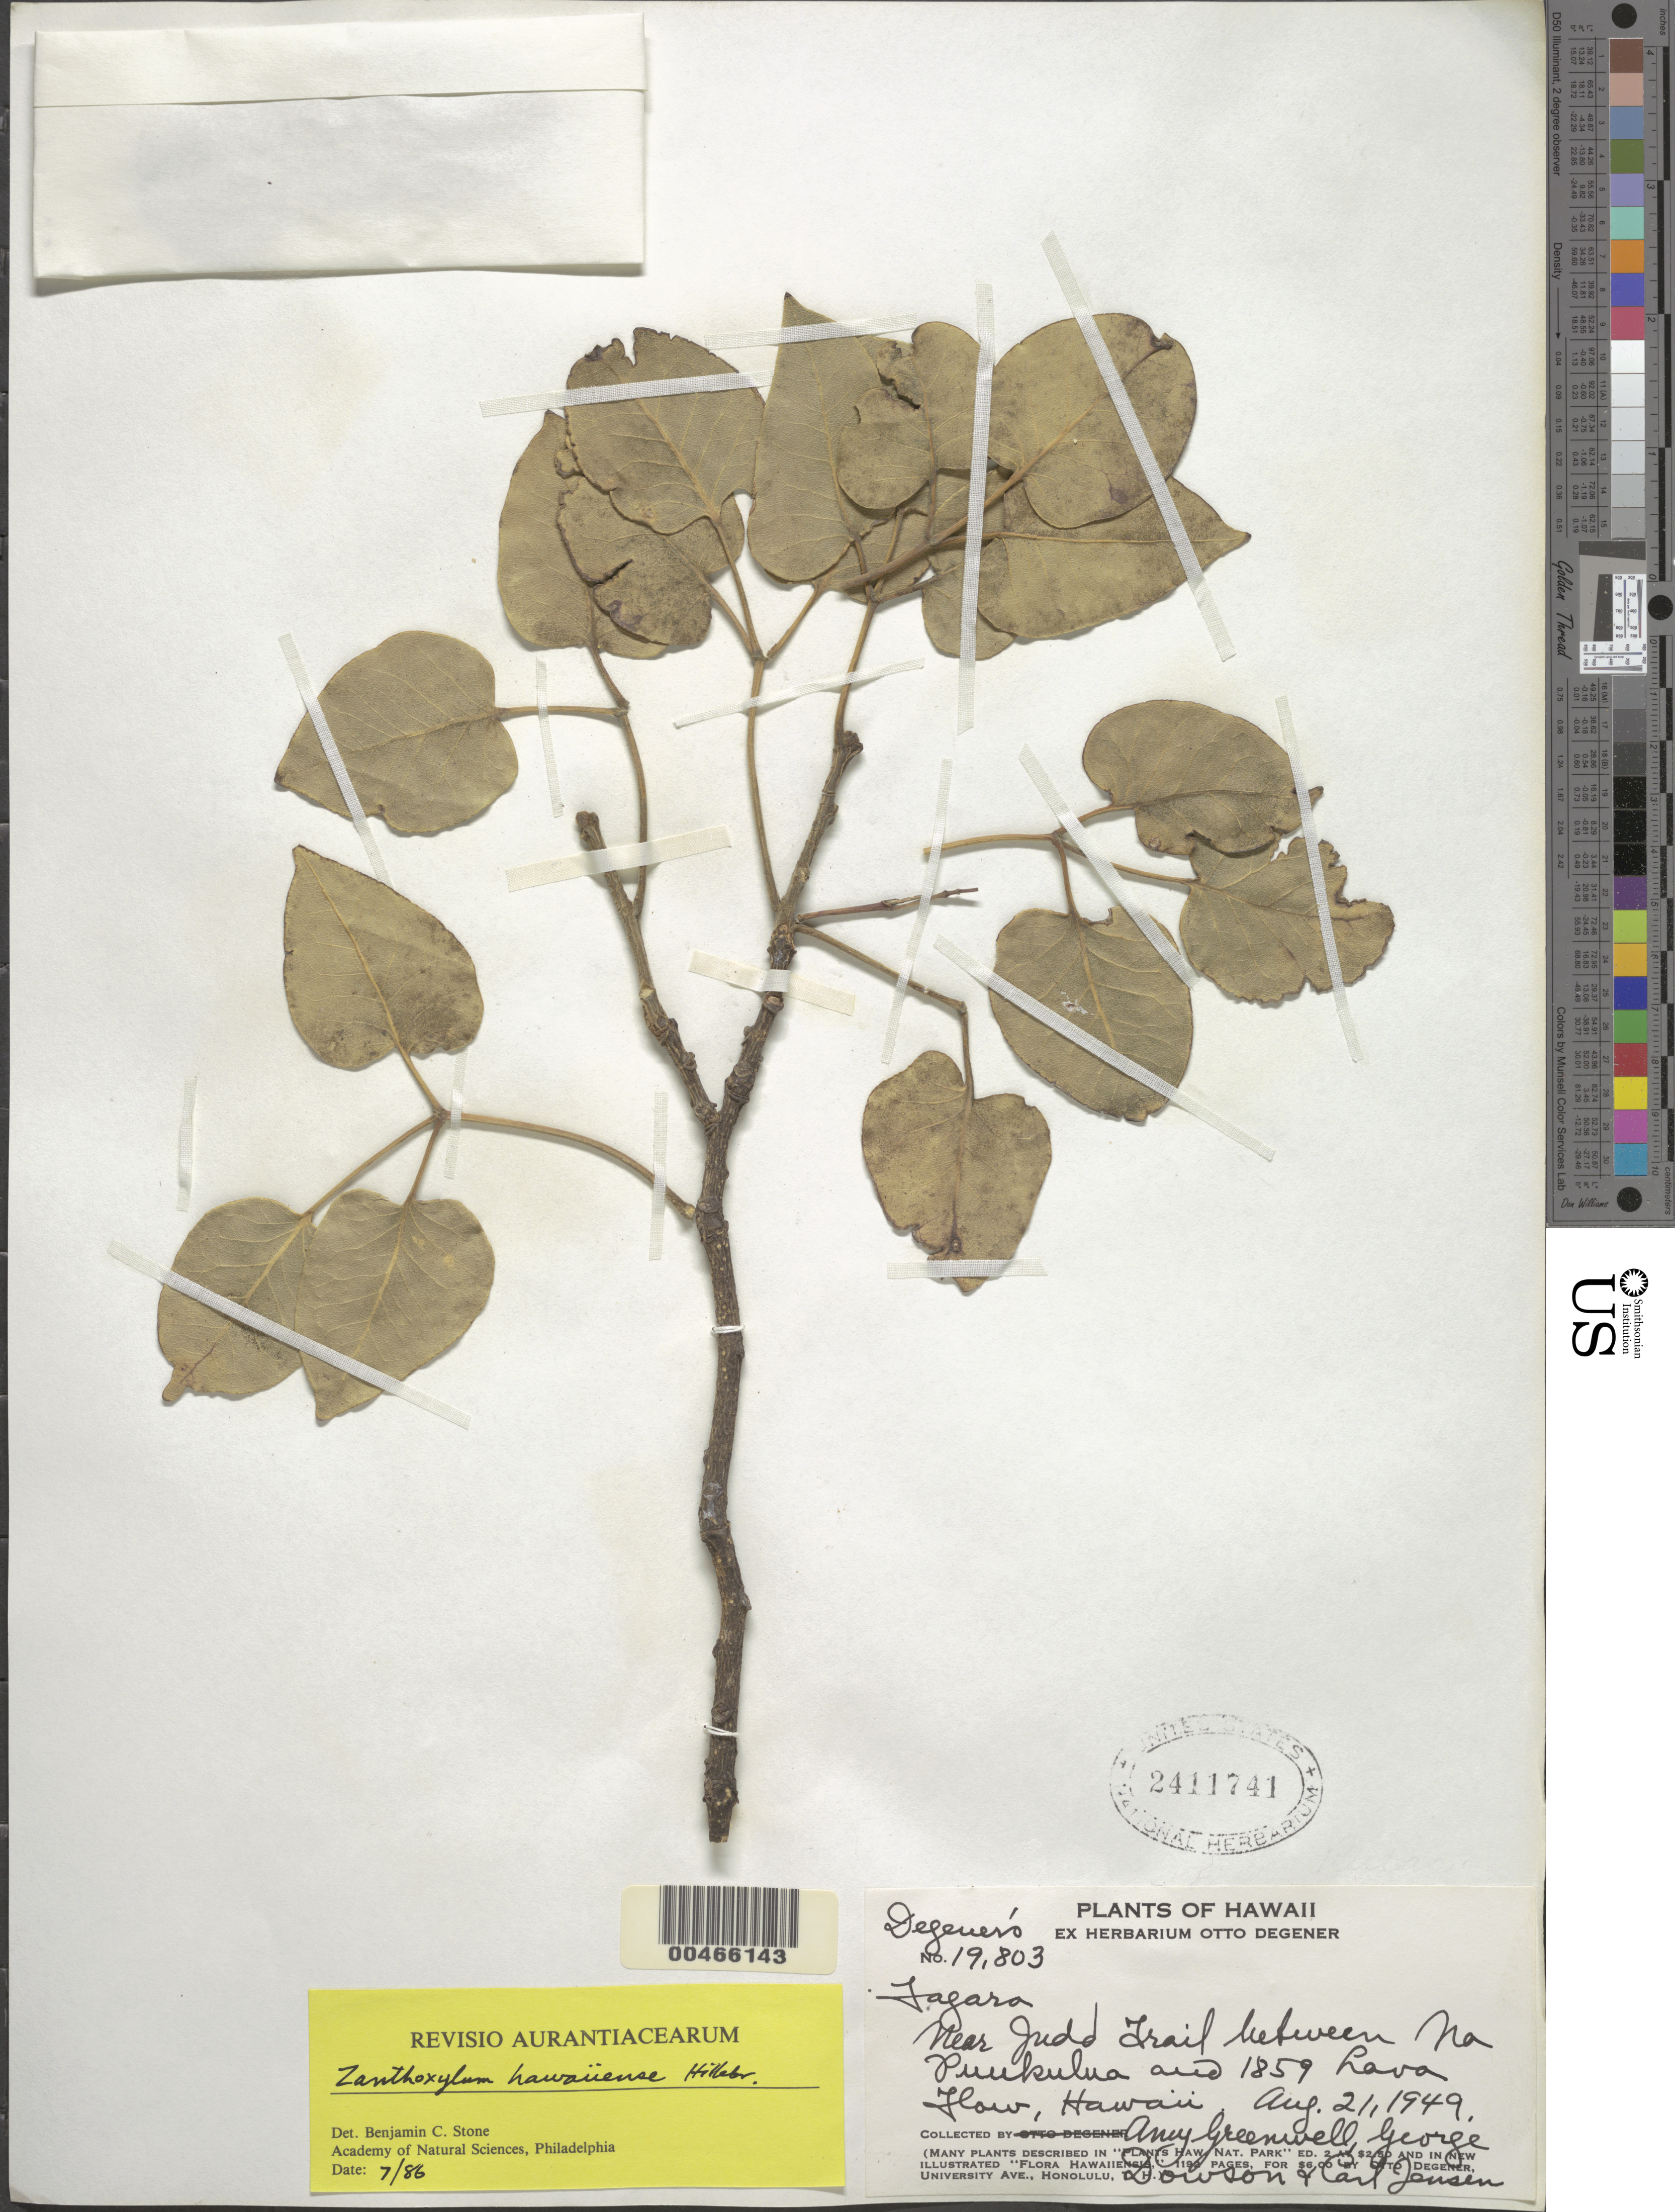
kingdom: Plantae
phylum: Tracheophyta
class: Magnoliopsida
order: Sapindales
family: Rutaceae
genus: Zanthoxylum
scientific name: Zanthoxylum hawaiiense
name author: Hillebr.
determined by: Stone, Benjamin C.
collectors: A. B. Greenwell, G. Dowson & C. E. O. Jensen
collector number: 19803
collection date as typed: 21 Aug 1949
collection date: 1949-08-21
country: United States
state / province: Hawaii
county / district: Hawaii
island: Hawaii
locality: Near Judd Trail between Na Puukulua and 1859 Lava Flow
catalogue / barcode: US 2411741